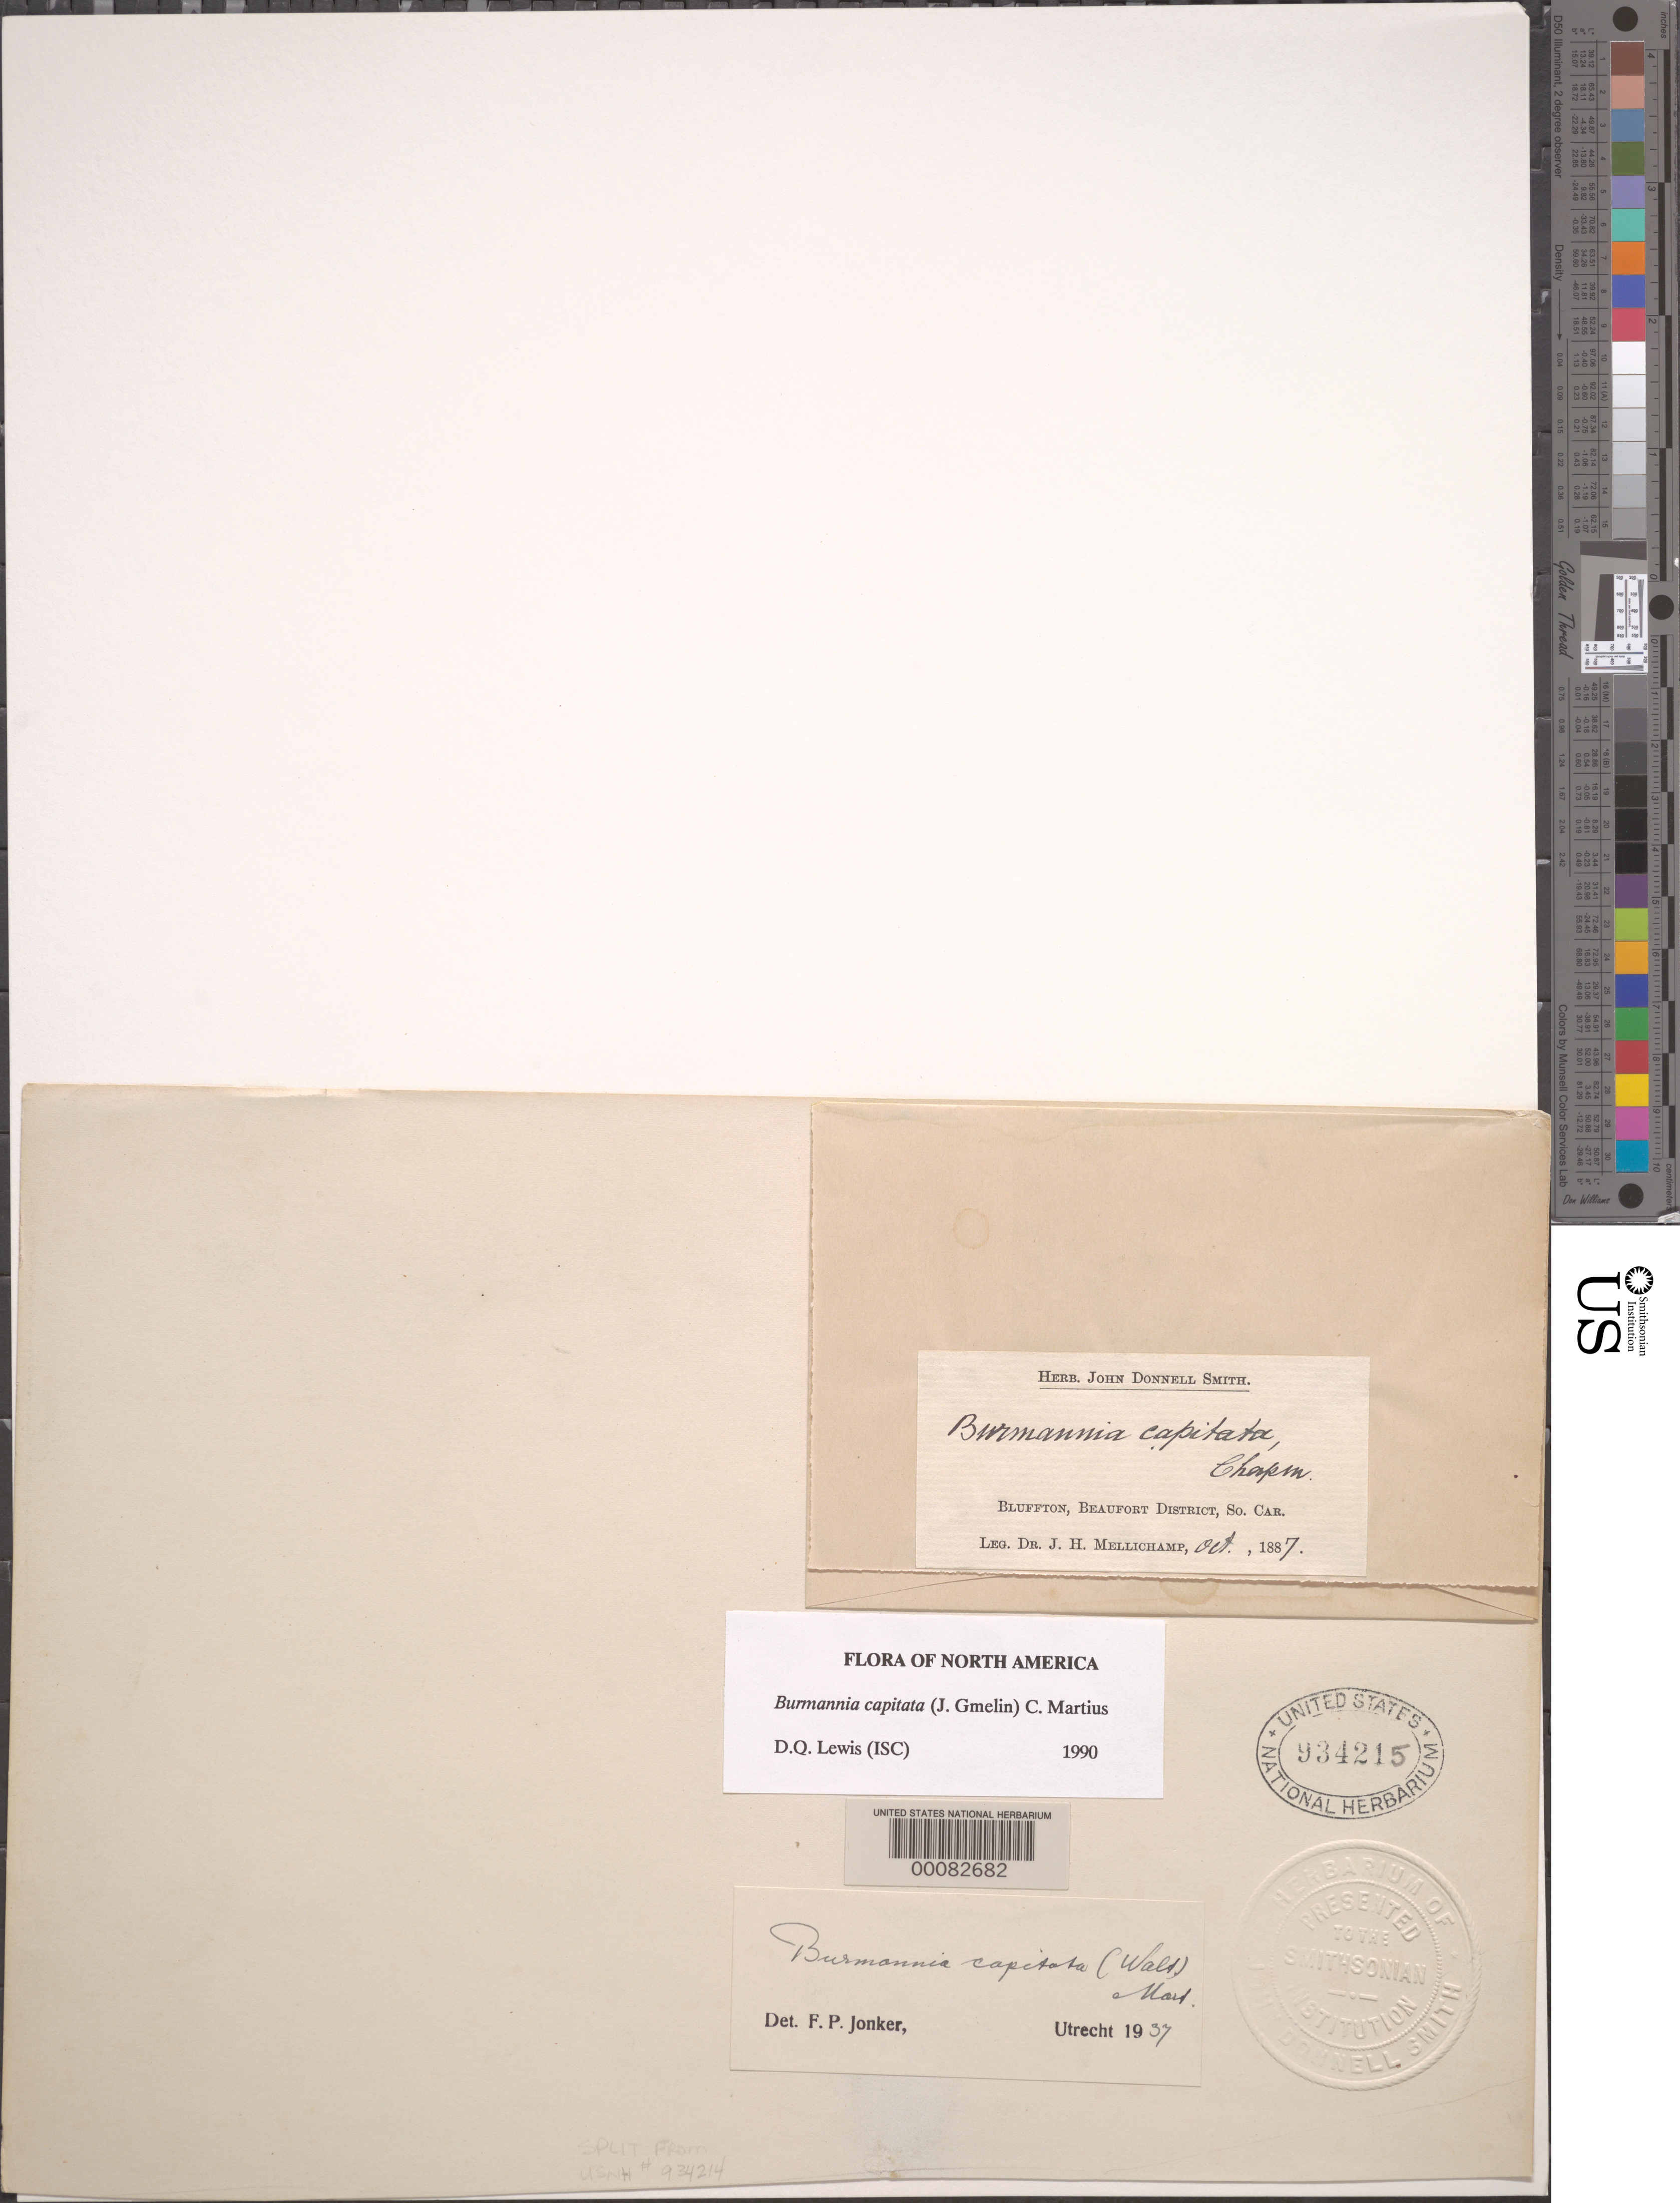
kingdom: Plantae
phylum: Tracheophyta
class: Liliopsida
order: Dioscoreales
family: Burmanniaceae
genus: Burmannia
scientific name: Burmannia capitata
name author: (Walter ex J.F. Gmel.) Mart.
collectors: J. H. Mellichamp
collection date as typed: Oct 1887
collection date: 1887-10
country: United States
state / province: South Carolina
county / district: Beaufort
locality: Beaufort dist., bluffton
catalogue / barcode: US 934215